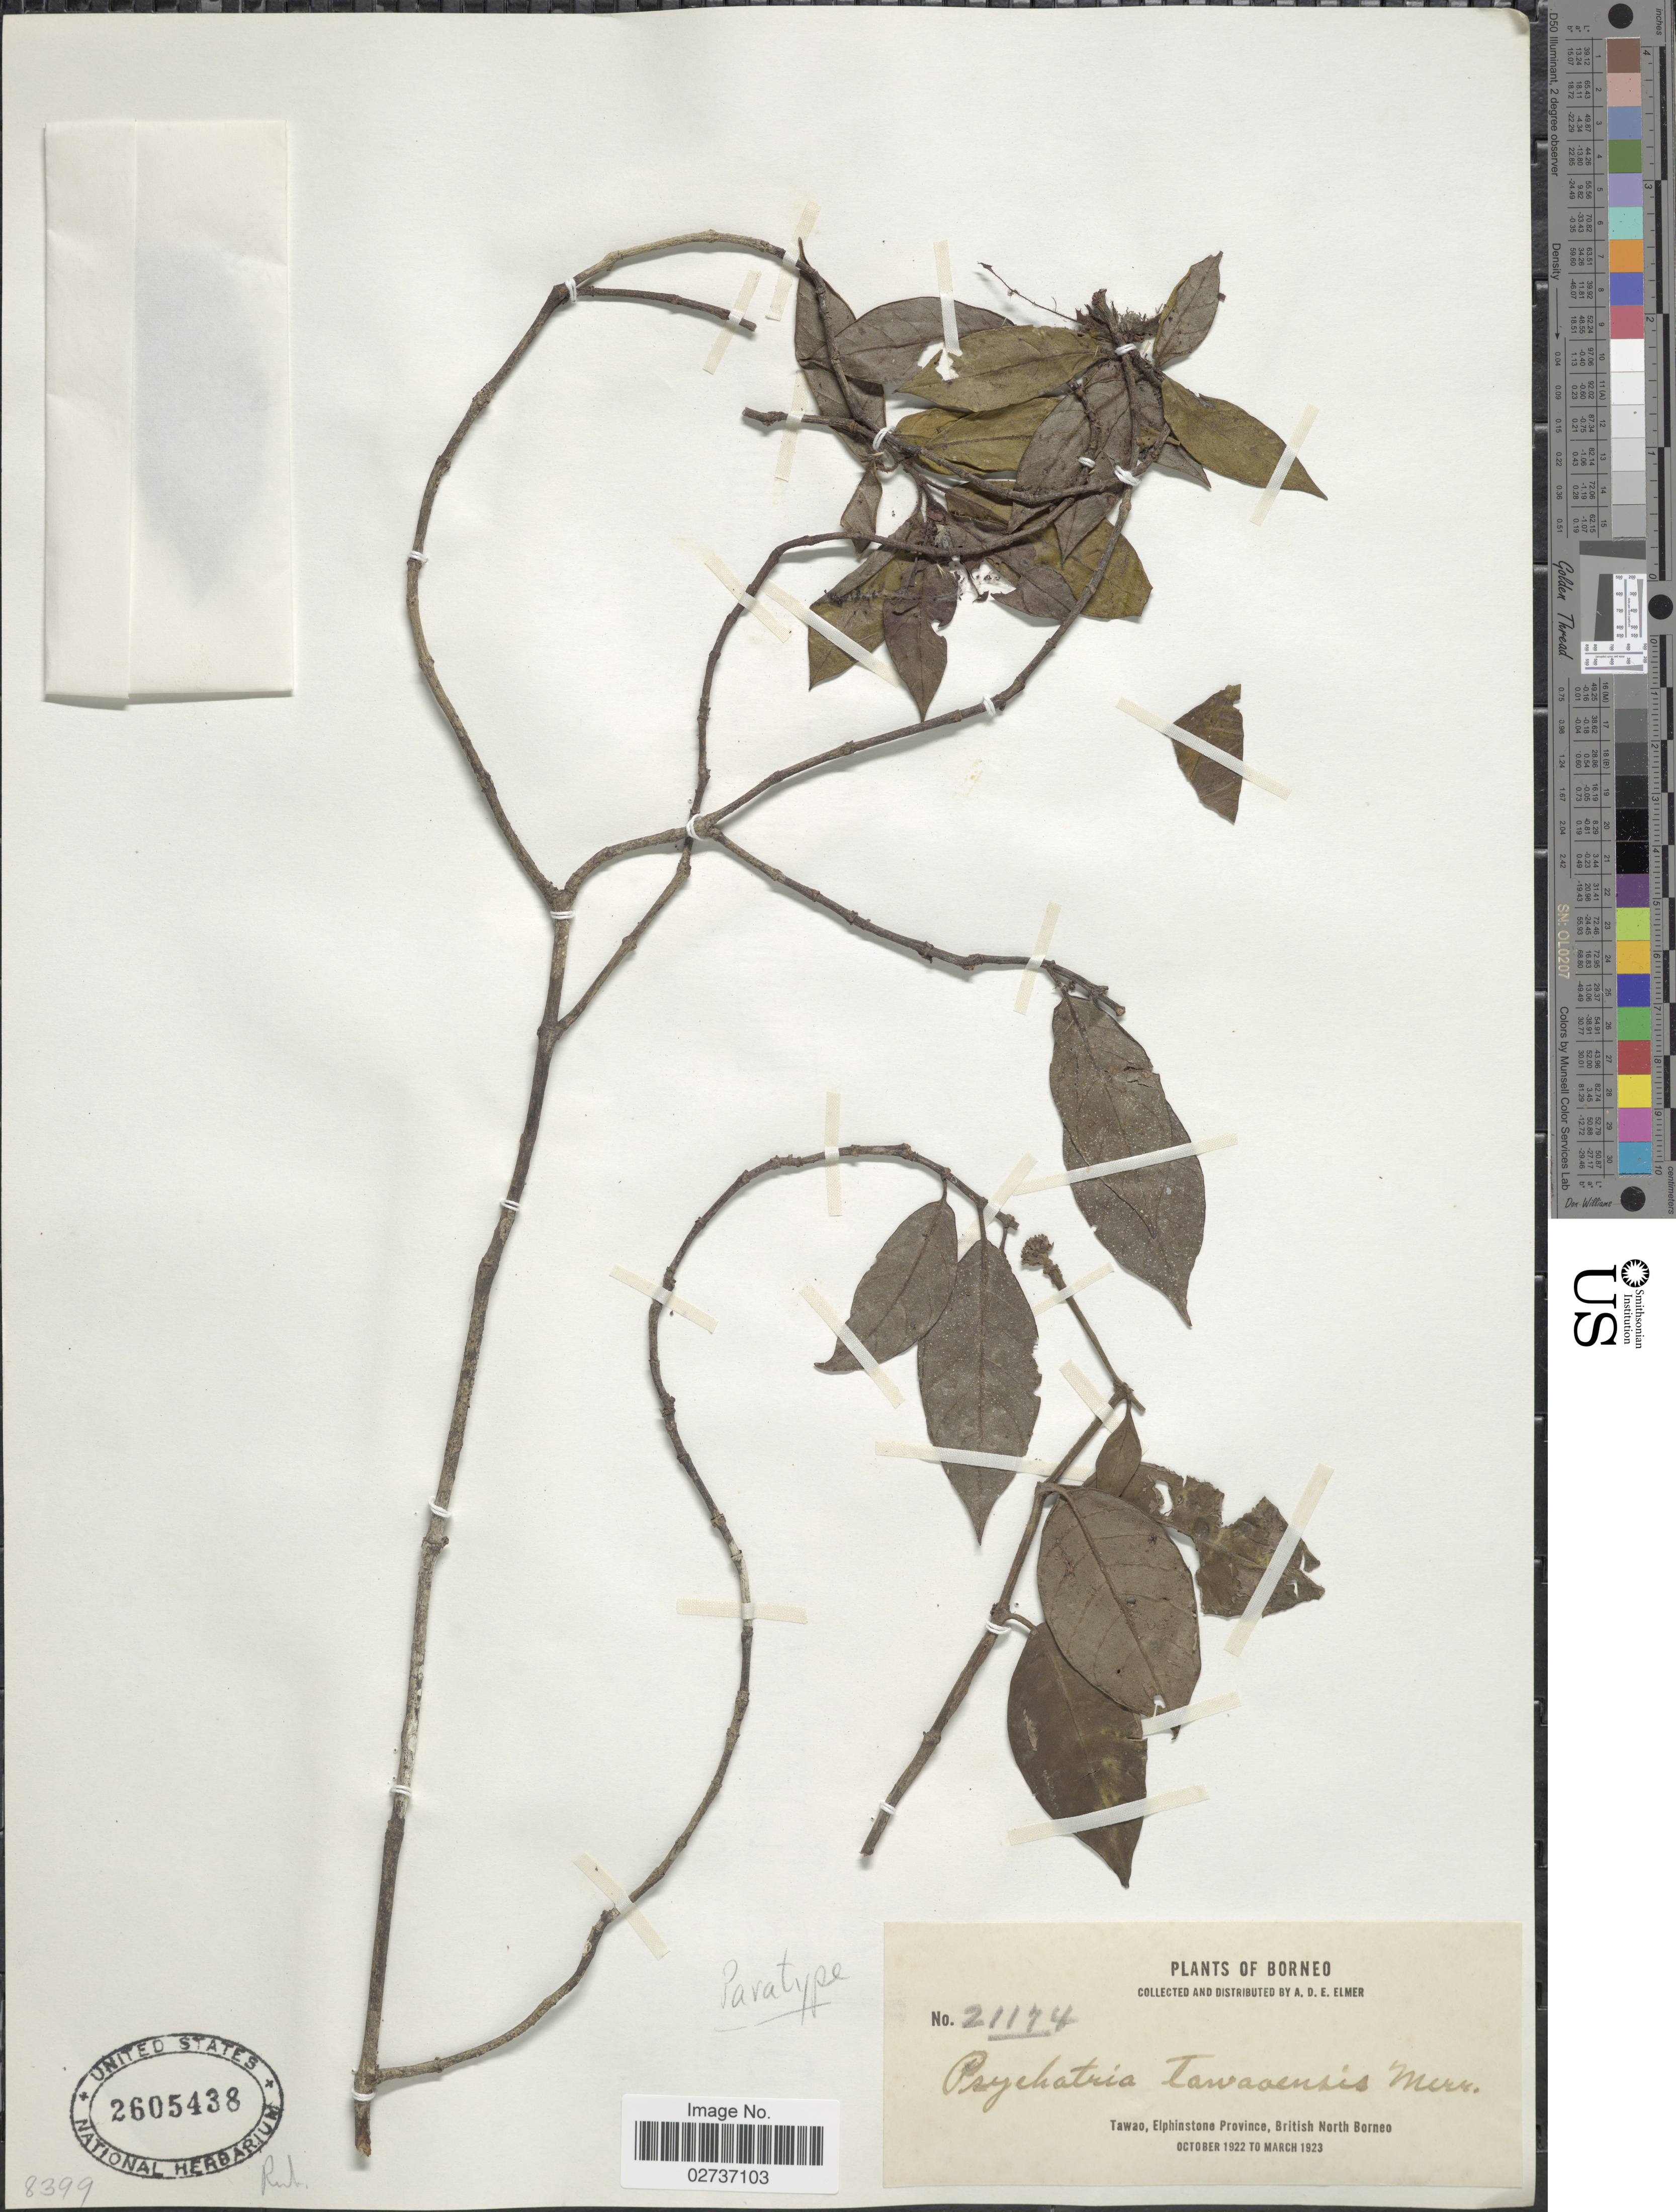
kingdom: Plantae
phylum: Tracheophyta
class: Magnoliopsida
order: Gentianales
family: Rubiaceae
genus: Psychotria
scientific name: Psychotria tawaensis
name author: Merr.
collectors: A. D. E. Elmer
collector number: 21174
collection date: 1922-10/1923-03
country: Malaysia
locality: Borneo. Tawao, Elphinstone Province, British North Borneo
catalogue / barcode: US 2605438